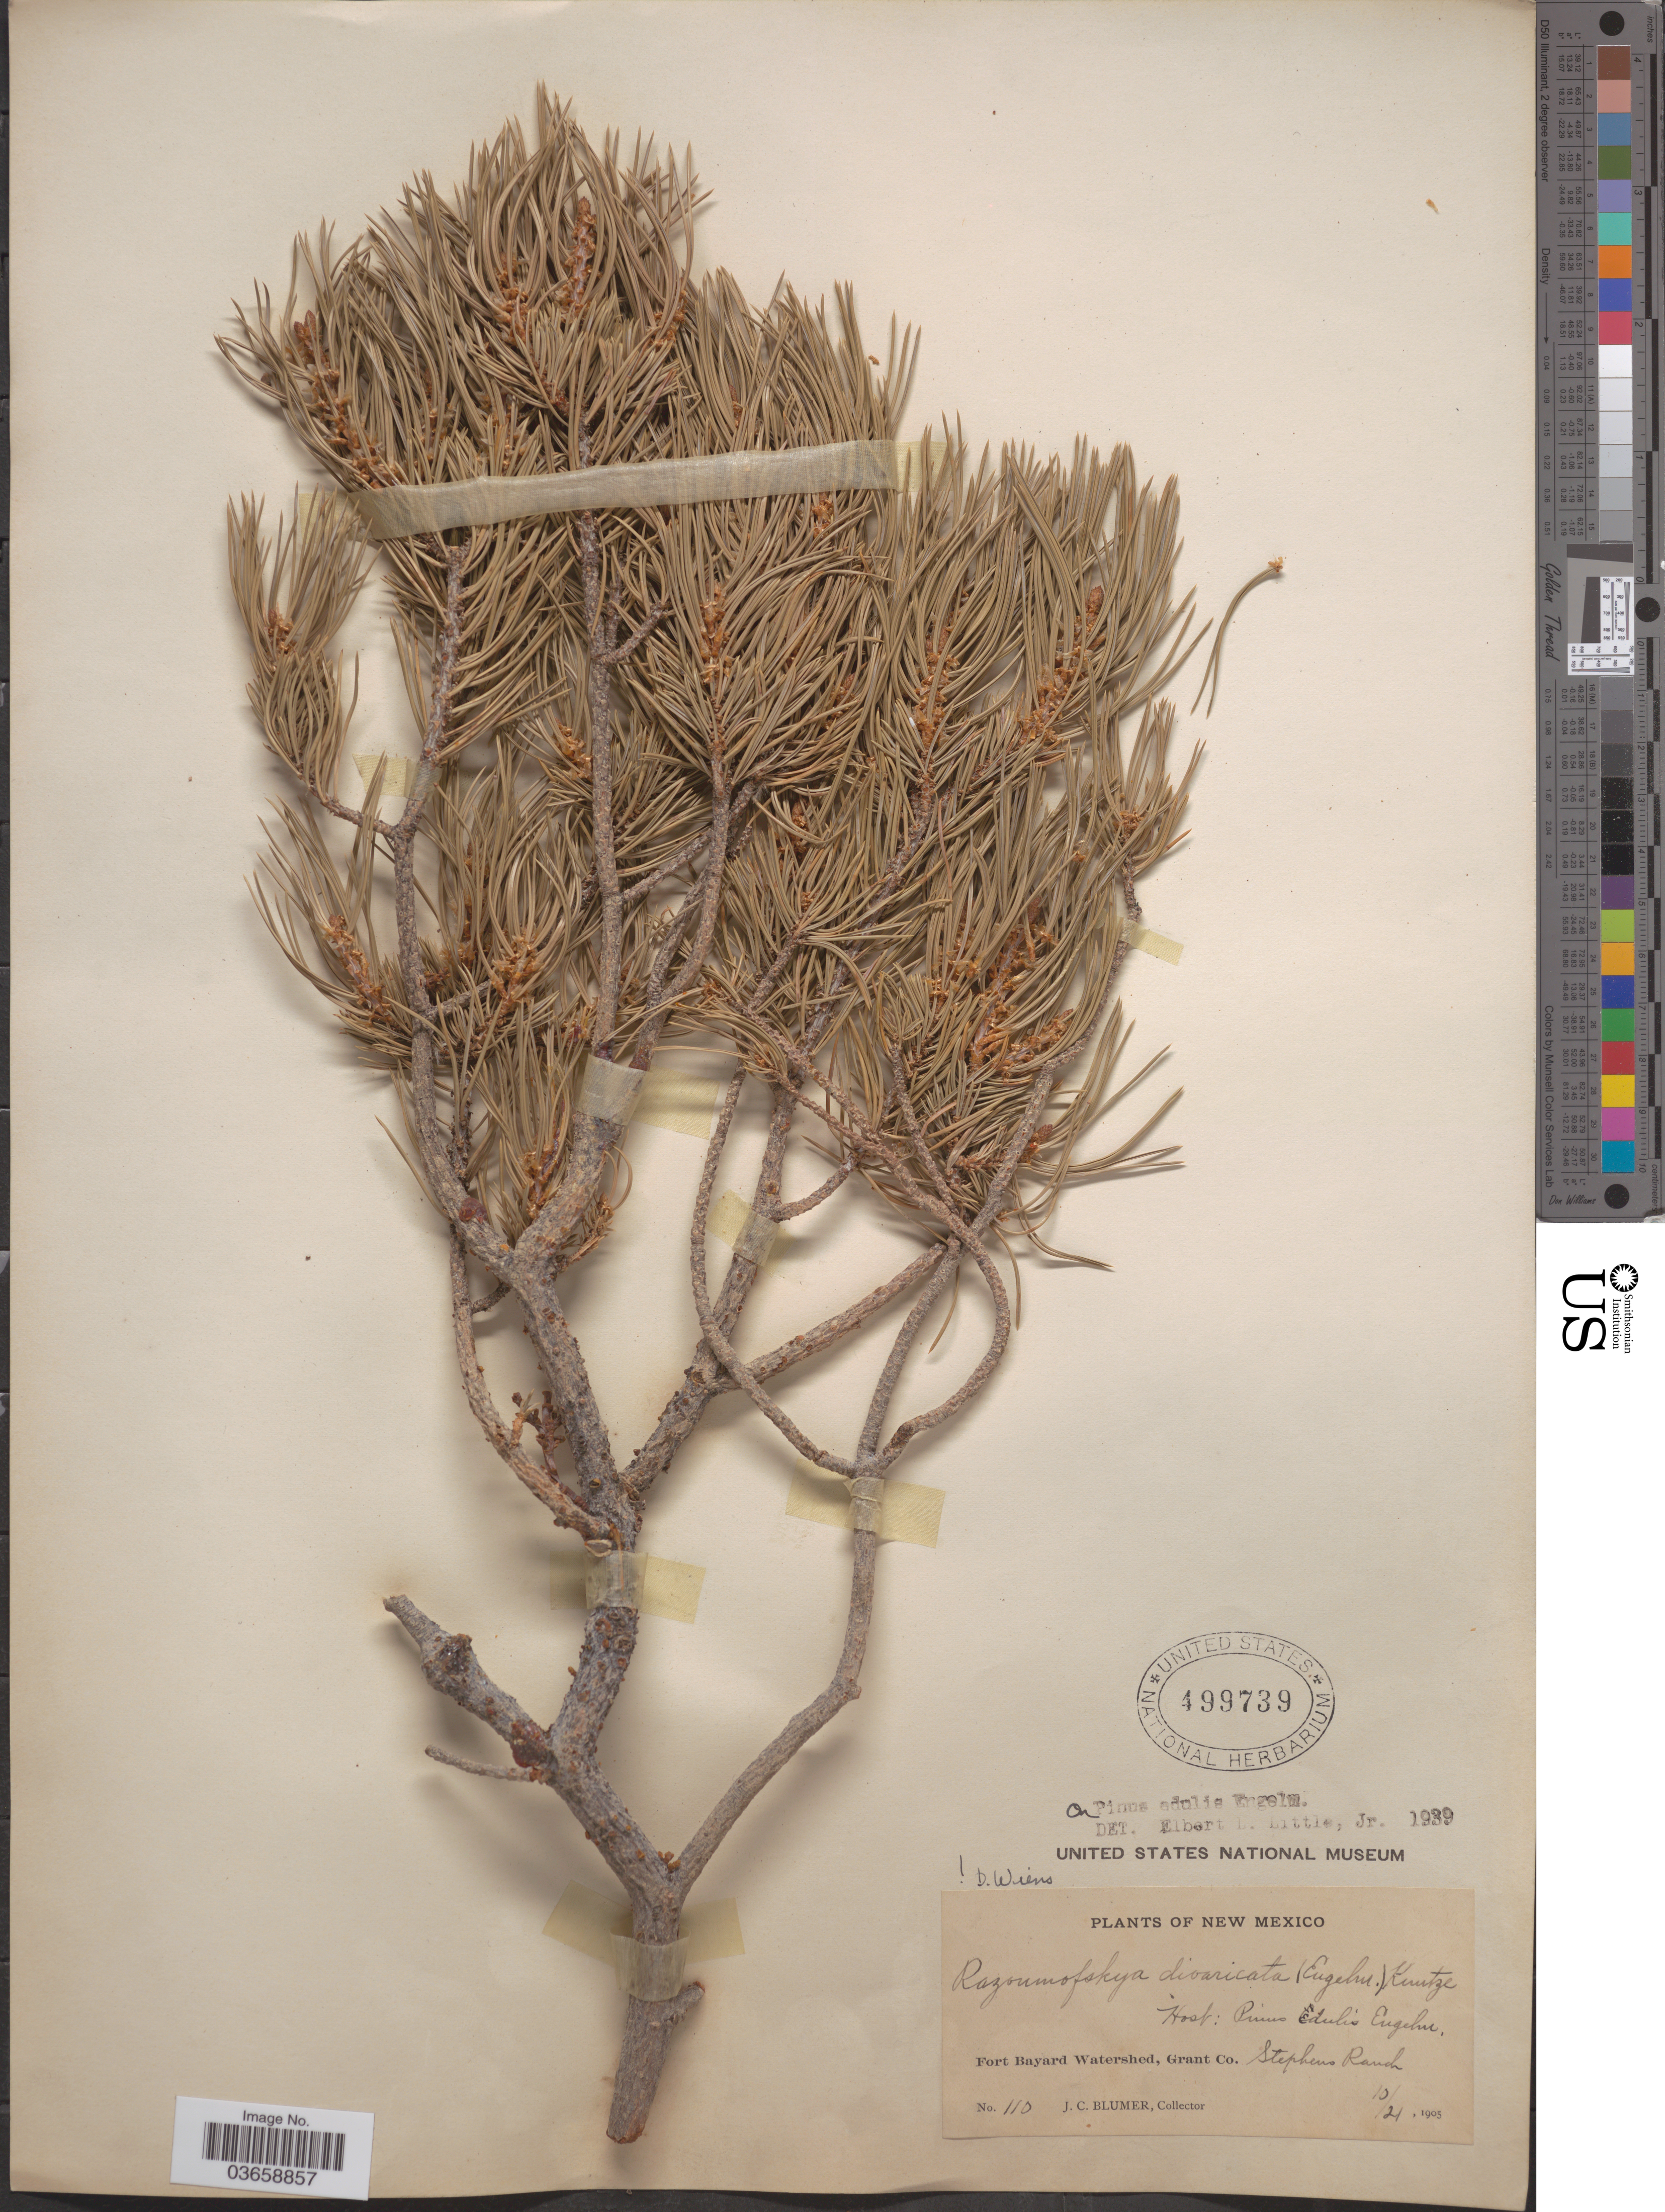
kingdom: Plantae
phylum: Tracheophyta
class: Magnoliopsida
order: Santalales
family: Viscaceae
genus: Arceuthobium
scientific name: Arceuthobium campylopodum f. divaricatum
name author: (Engelm.) L.S. Gill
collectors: J. C. Blumer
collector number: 110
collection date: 1905-10-21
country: United States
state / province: New Mexico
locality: Fort Bayard Watershed, Grant Co. Stephens Ranch.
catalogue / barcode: US 499739